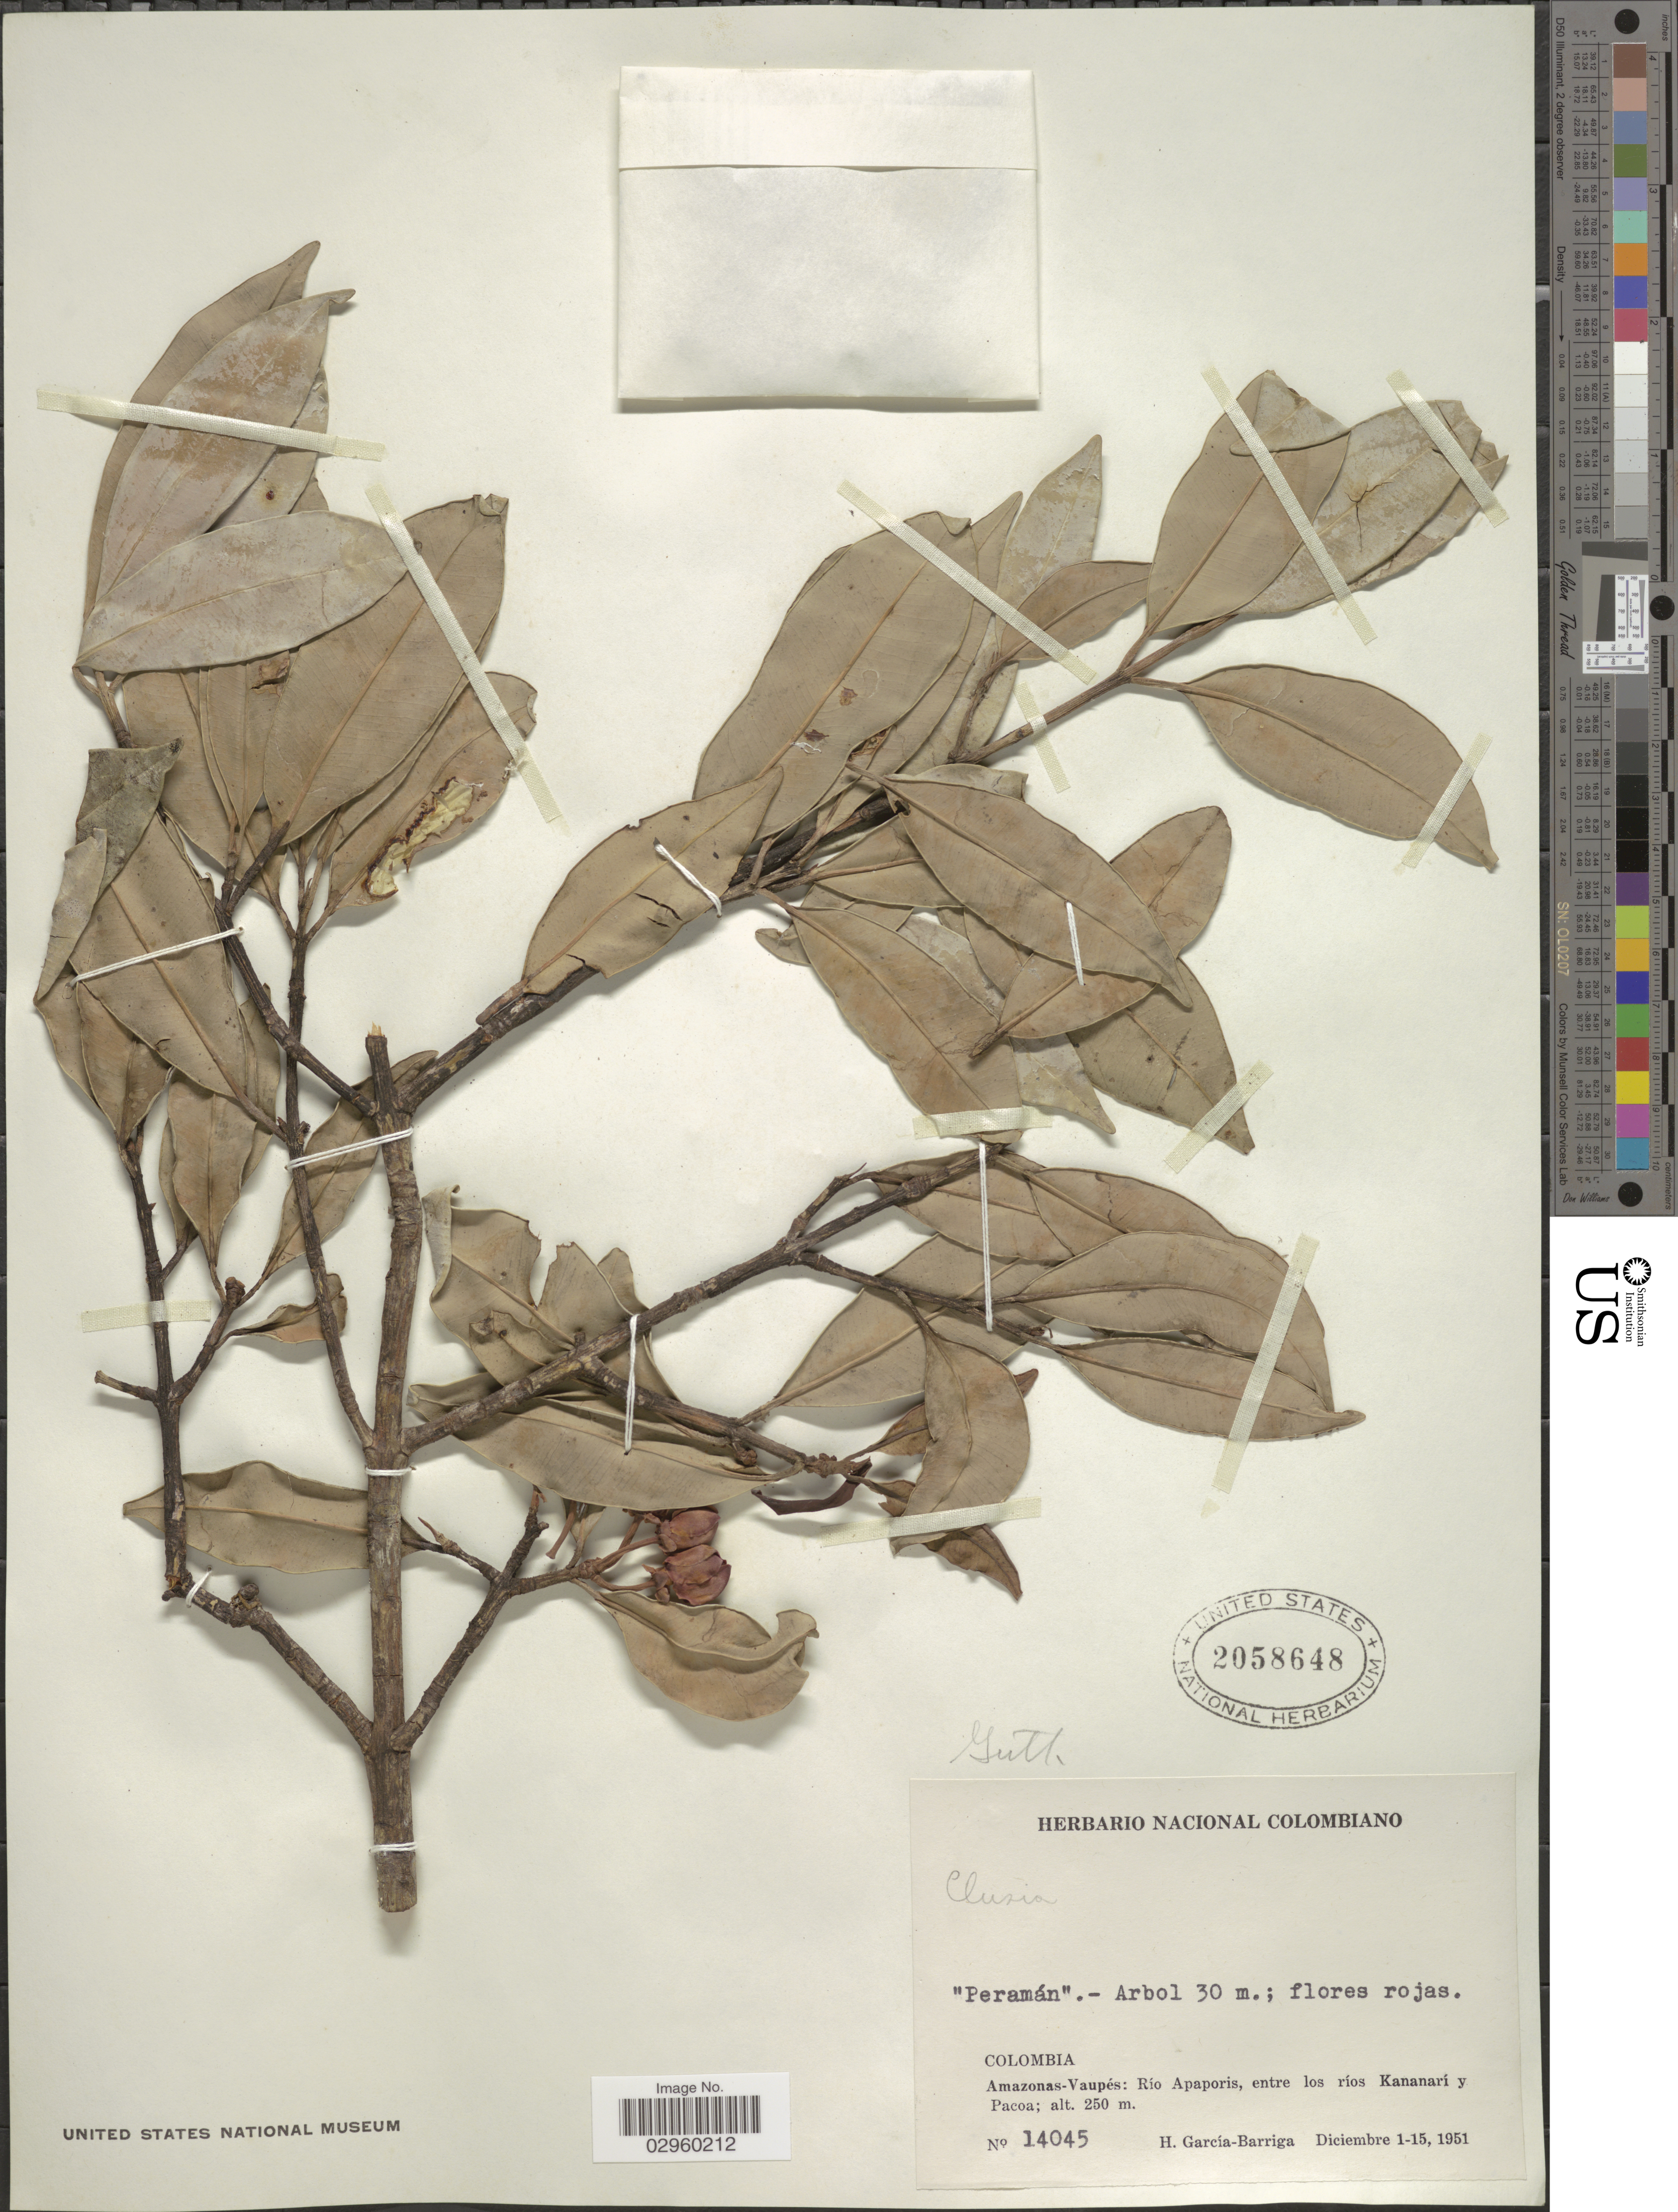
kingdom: Plantae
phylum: Tracheophyta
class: Magnoliopsida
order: Malpighiales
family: Clusiaceae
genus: Clusia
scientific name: Clusia sp.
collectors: H. García Barriga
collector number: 14045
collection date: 1951-12-01/1951-12-15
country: Colombia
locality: Amazonas-Vaupés: Rio Apaporis, entre los ríos Kananarí y Pacoa.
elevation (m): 250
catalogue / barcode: US 2058648